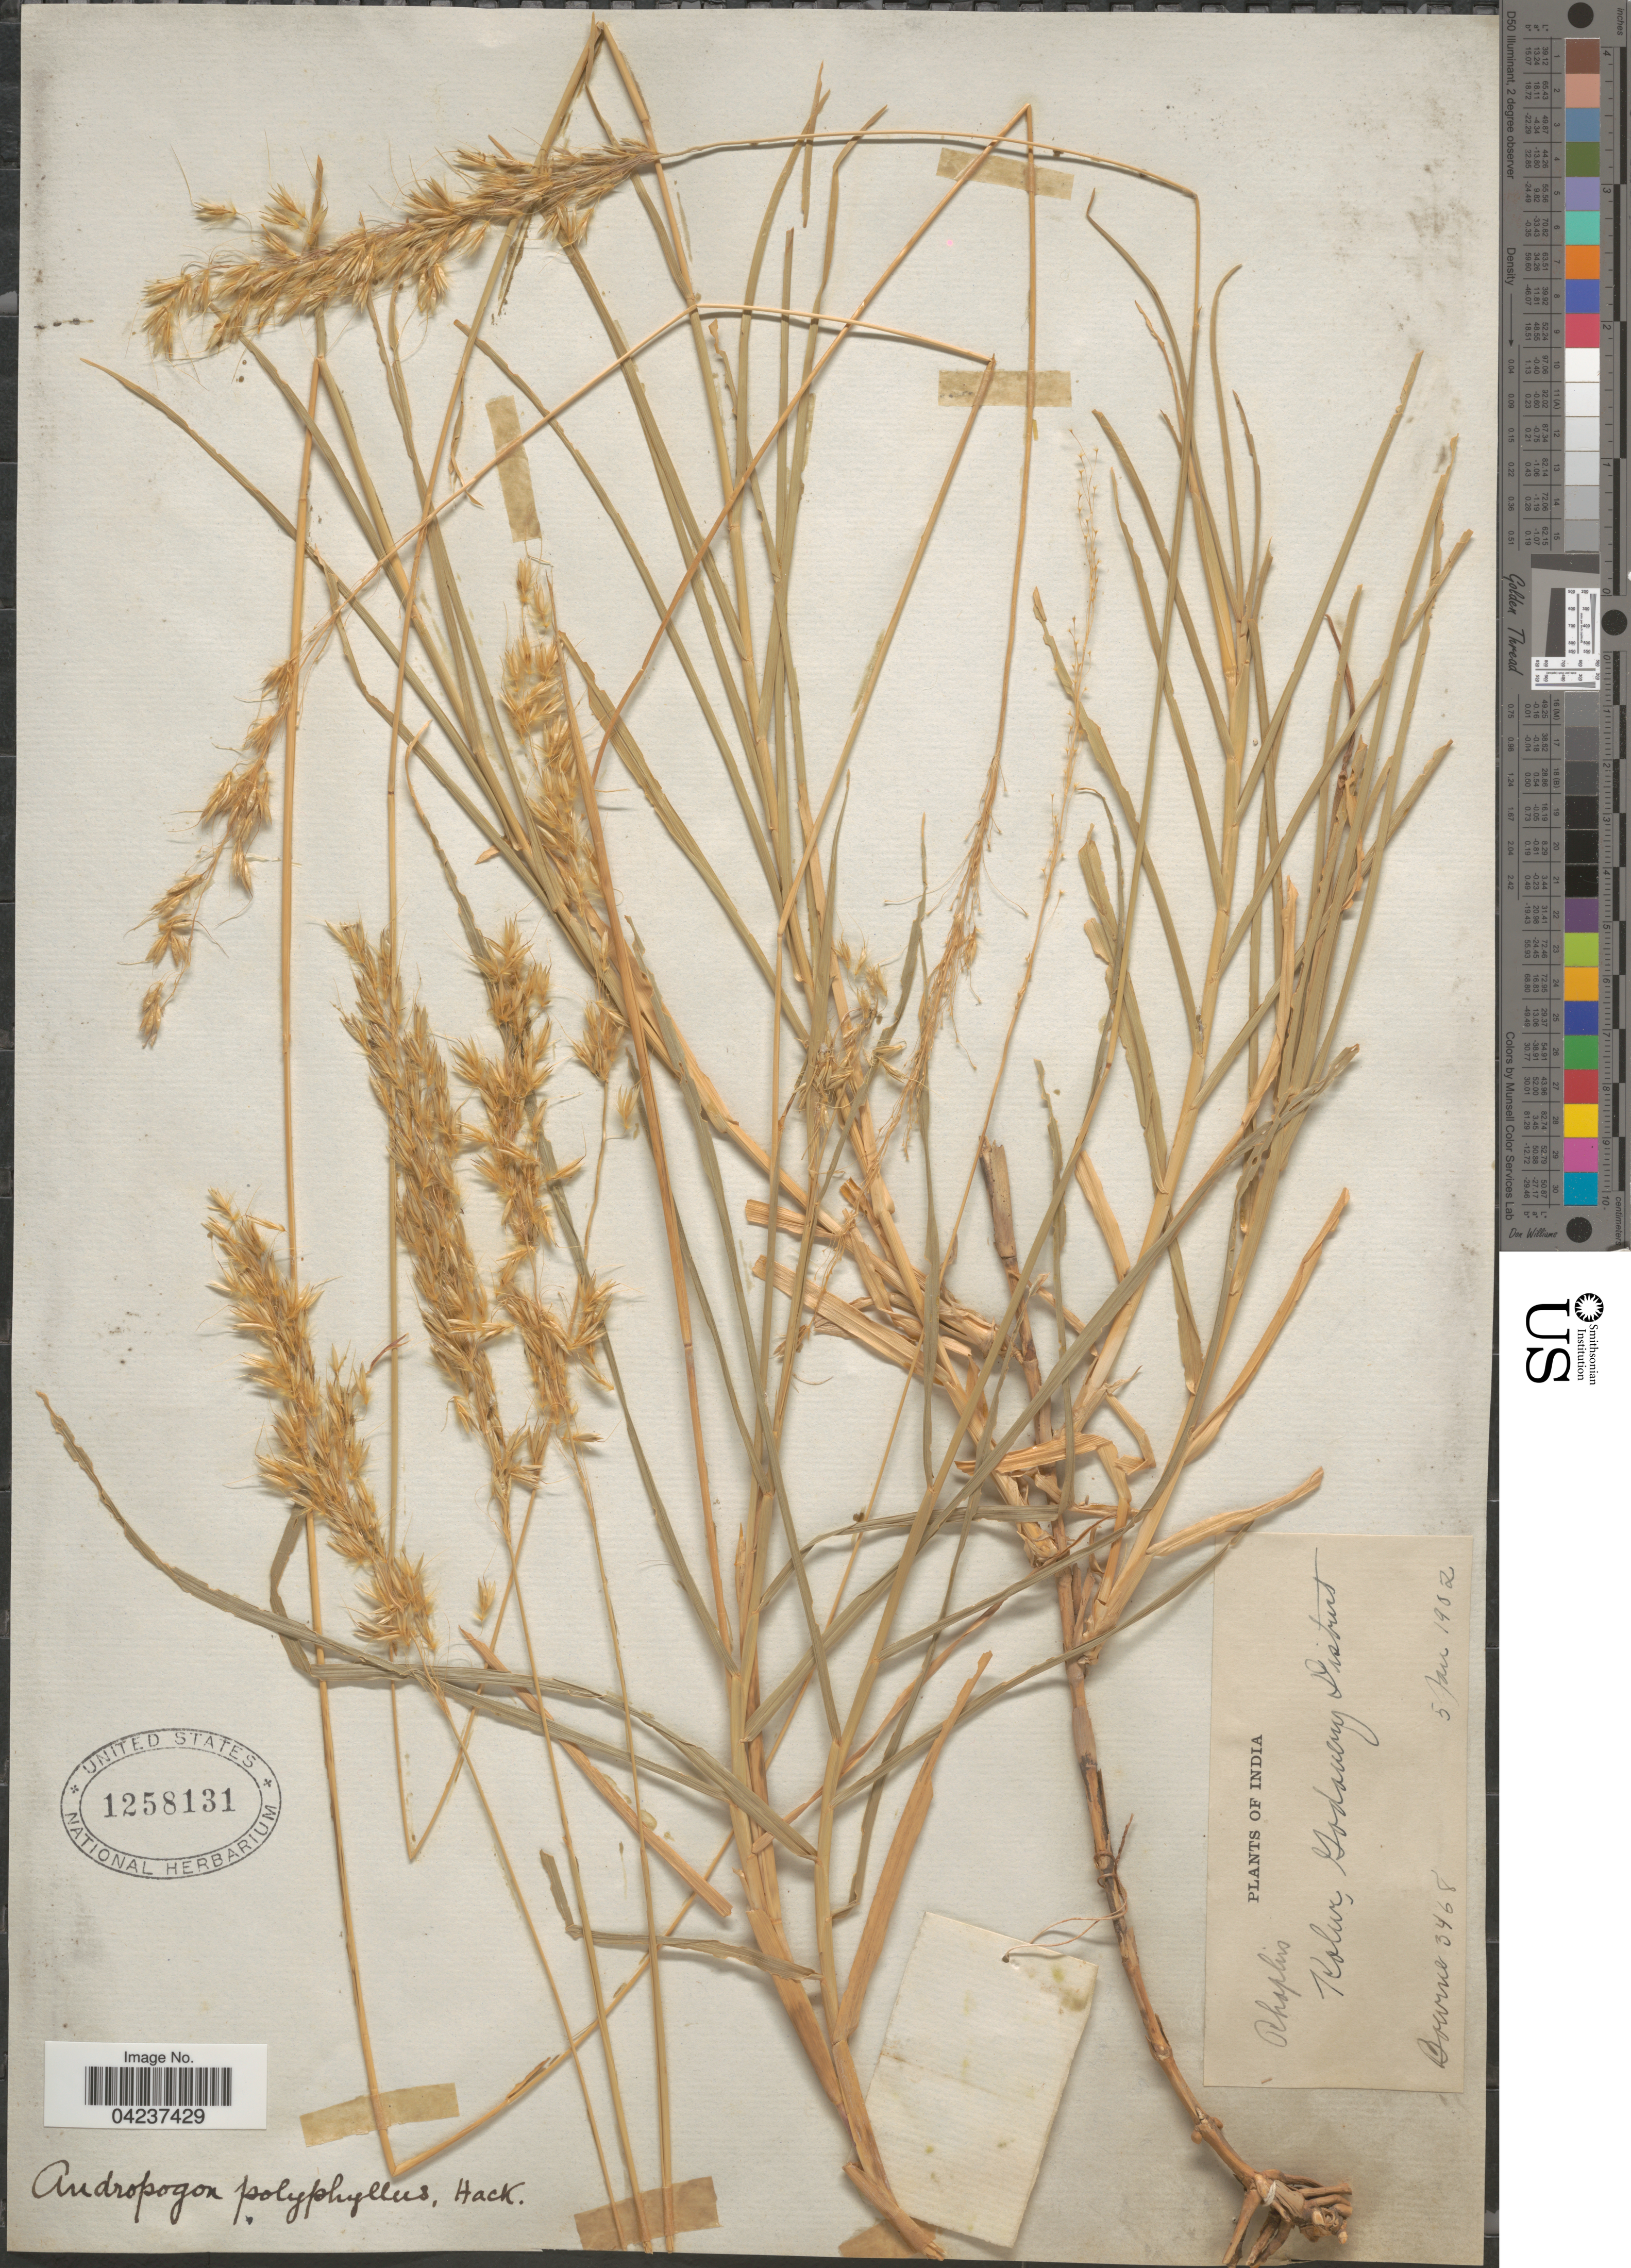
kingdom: Plantae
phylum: Tracheophyta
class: Liliopsida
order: Poales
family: Poaceae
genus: Chrysopogon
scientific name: Chrysopogon polyphyllus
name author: (Hack.) Blatt. & McCann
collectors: -- Bourne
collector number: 3468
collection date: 1902-01-05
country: India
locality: Kolur, Godaneng District.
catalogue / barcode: US 1258131